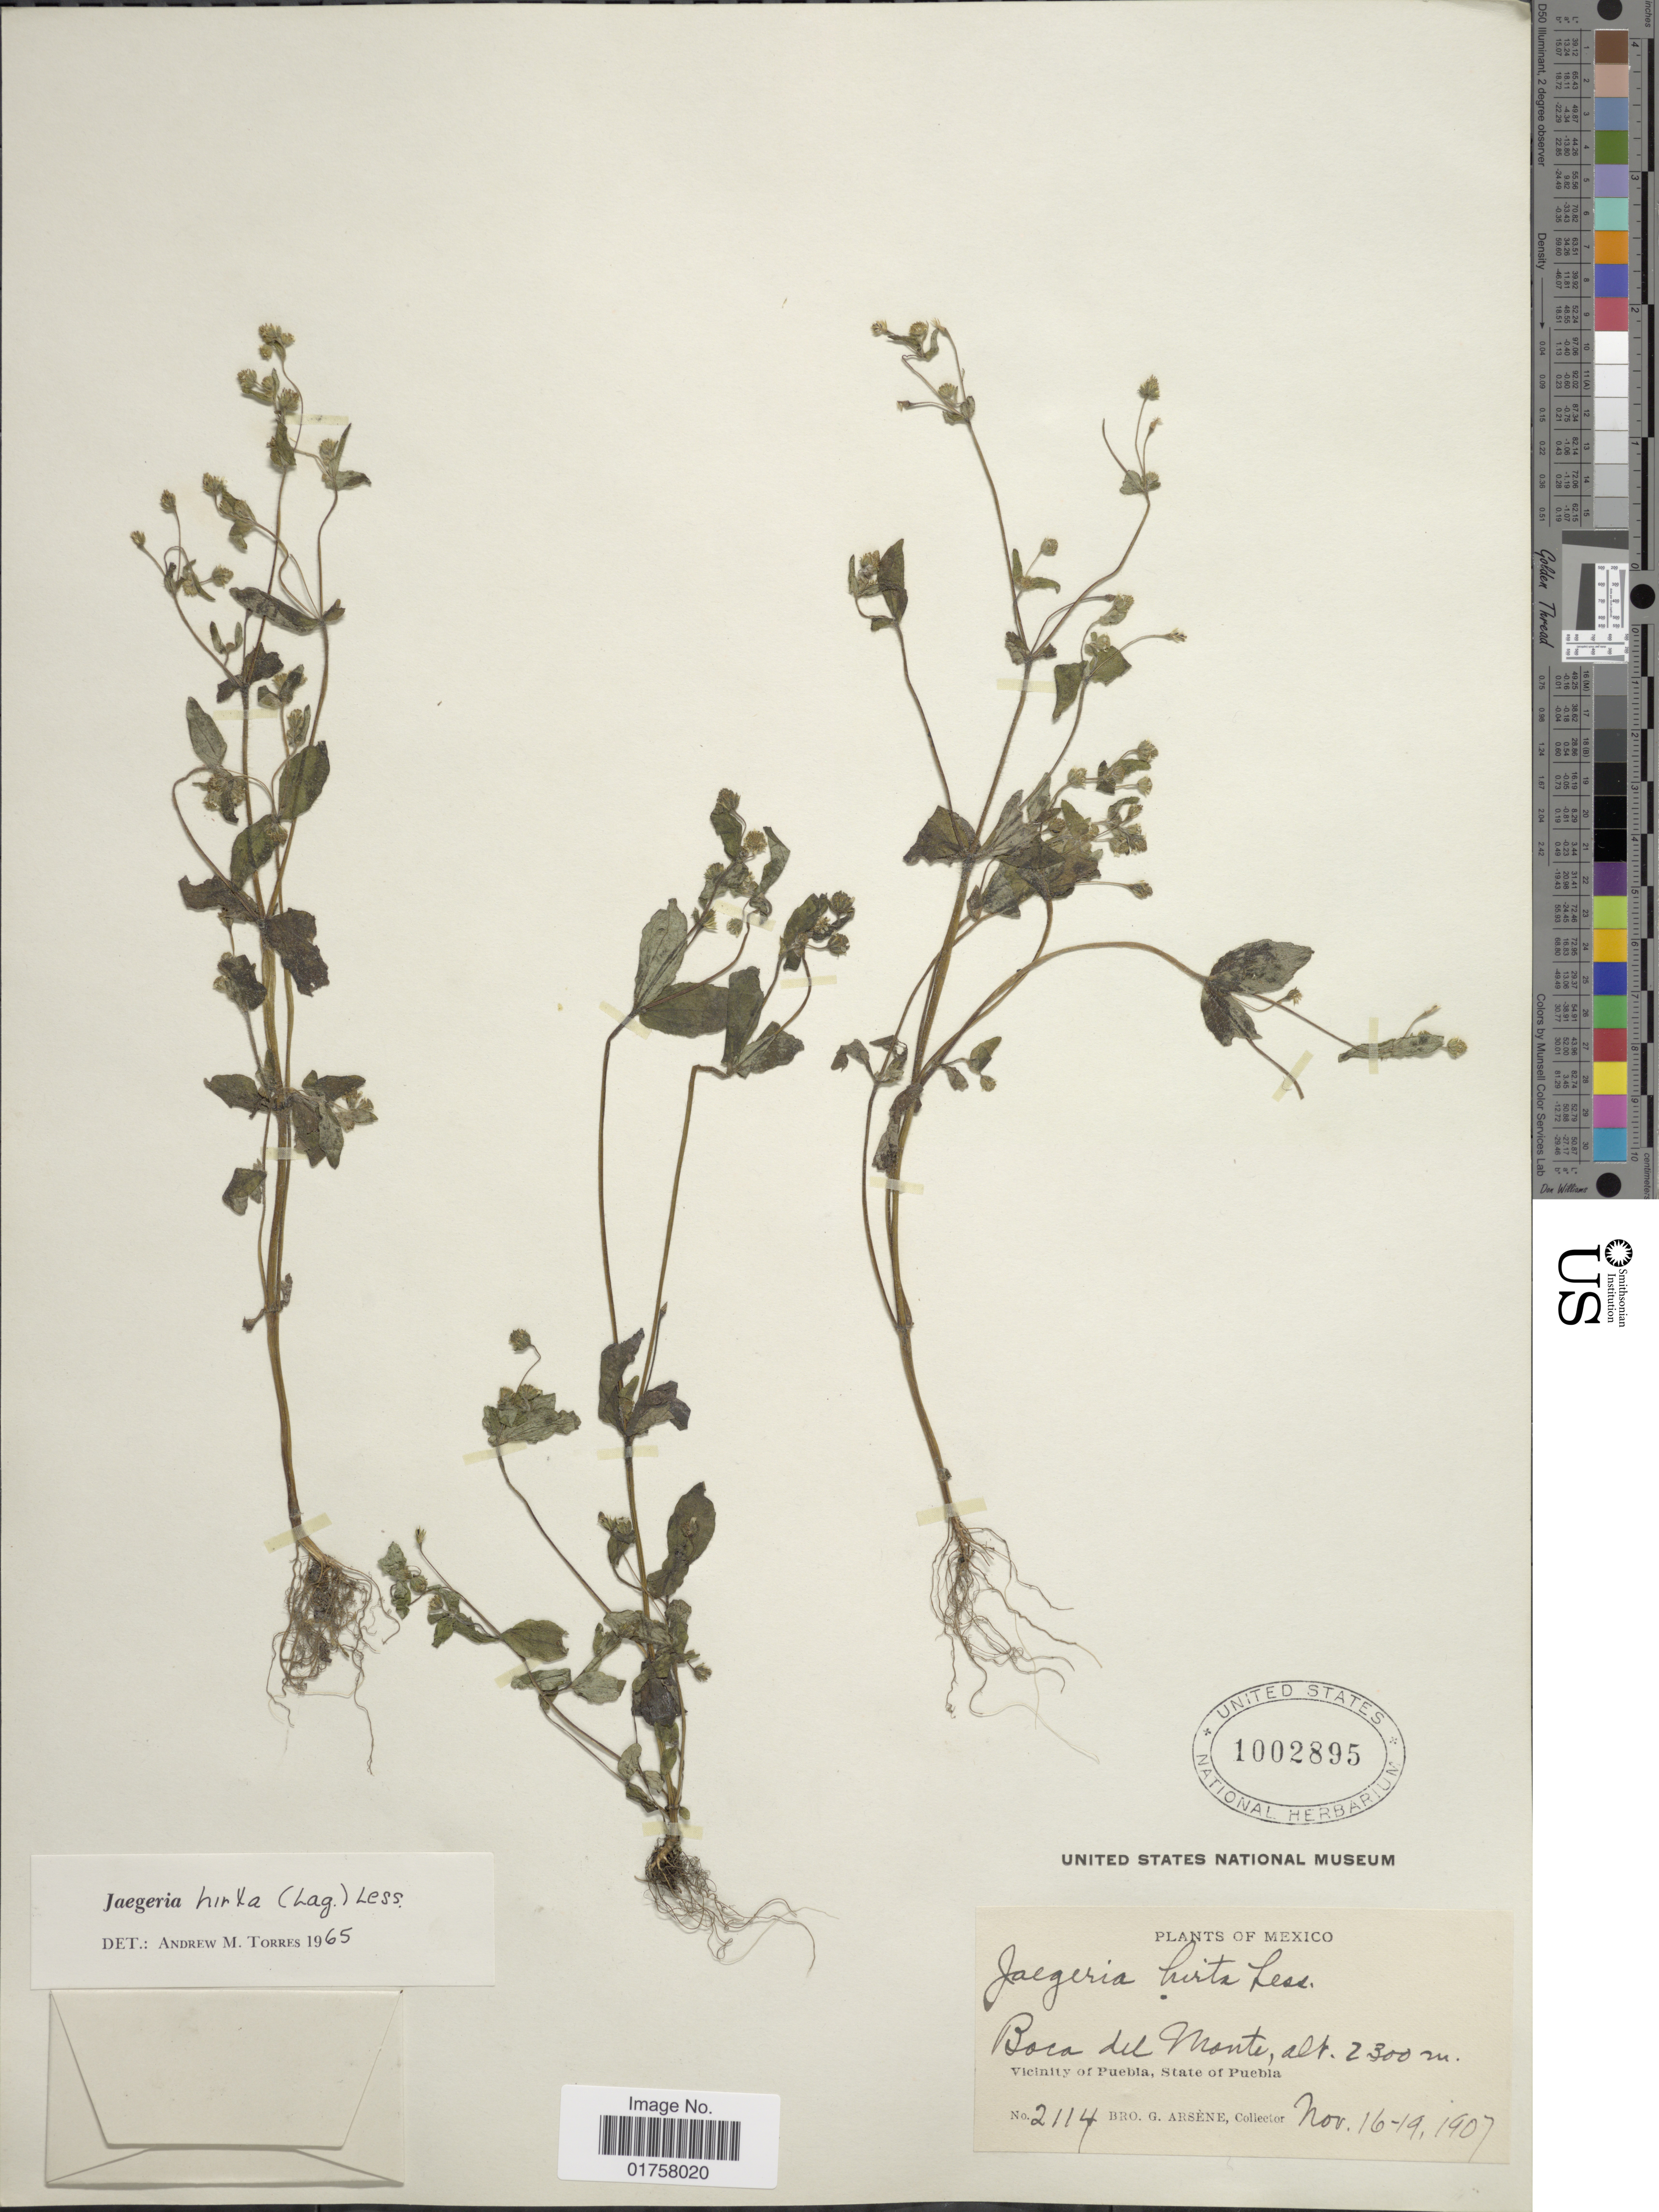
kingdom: Plantae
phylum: Tracheophyta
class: Magnoliopsida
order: Asterales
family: Asteraceae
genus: Jaegeria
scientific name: Jaegeria hirta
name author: (Lag.) Less.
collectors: Bro. G. Arsène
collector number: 2114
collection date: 1907-11-16/1907-11-19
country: Mexico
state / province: Puebla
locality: Boca del Monte, Vicinity of Puebla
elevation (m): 2300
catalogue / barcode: US 1002895